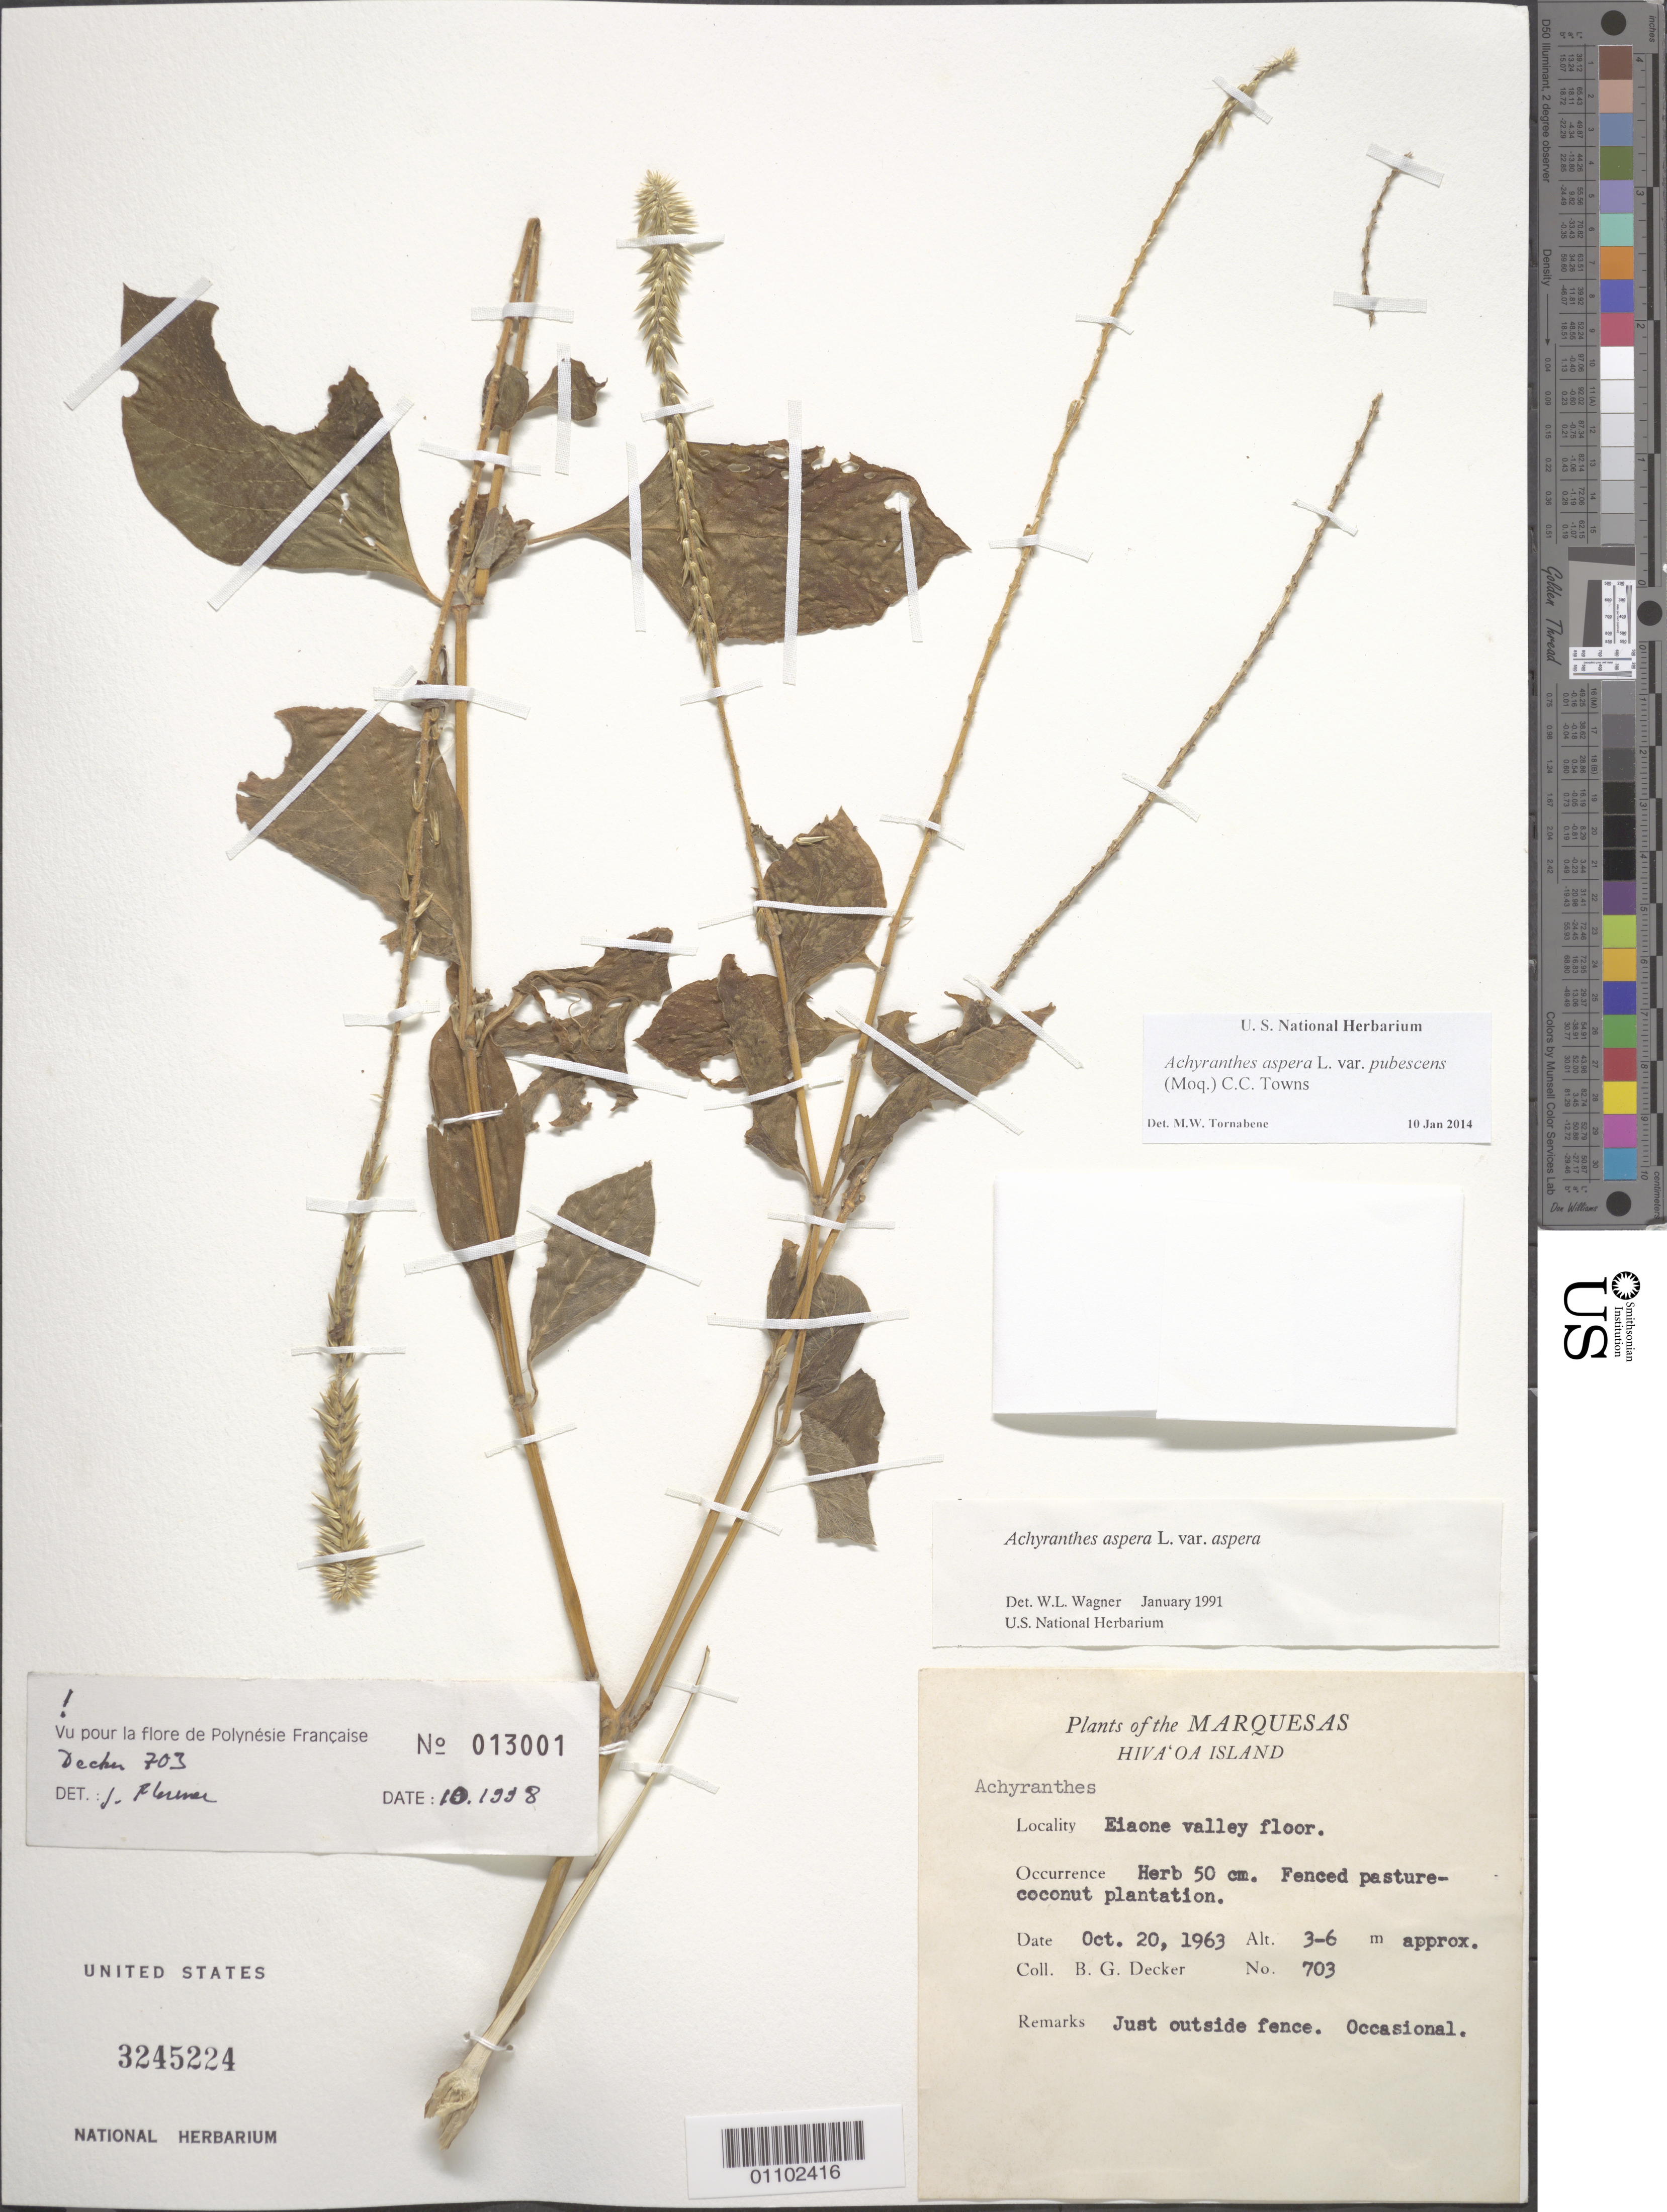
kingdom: Plantae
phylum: Tracheophyta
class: Magnoliopsida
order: Caryophyllales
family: Amaranthaceae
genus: Achyranthes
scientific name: Achyranthes aspera var. pubescens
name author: (Moq.) C. C. Towns.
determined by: Tornabene, Michael W., (BOT), Smithsonian Institution - National Museum of Natural History (UNITED STATES)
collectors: B. G. Decker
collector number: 703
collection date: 1963-10-20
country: French Polynesia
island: Hiva Oa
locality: Eiaone valley floor, just outside fence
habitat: Fenced pasture-coconut plantation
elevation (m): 3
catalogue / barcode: US 3245224